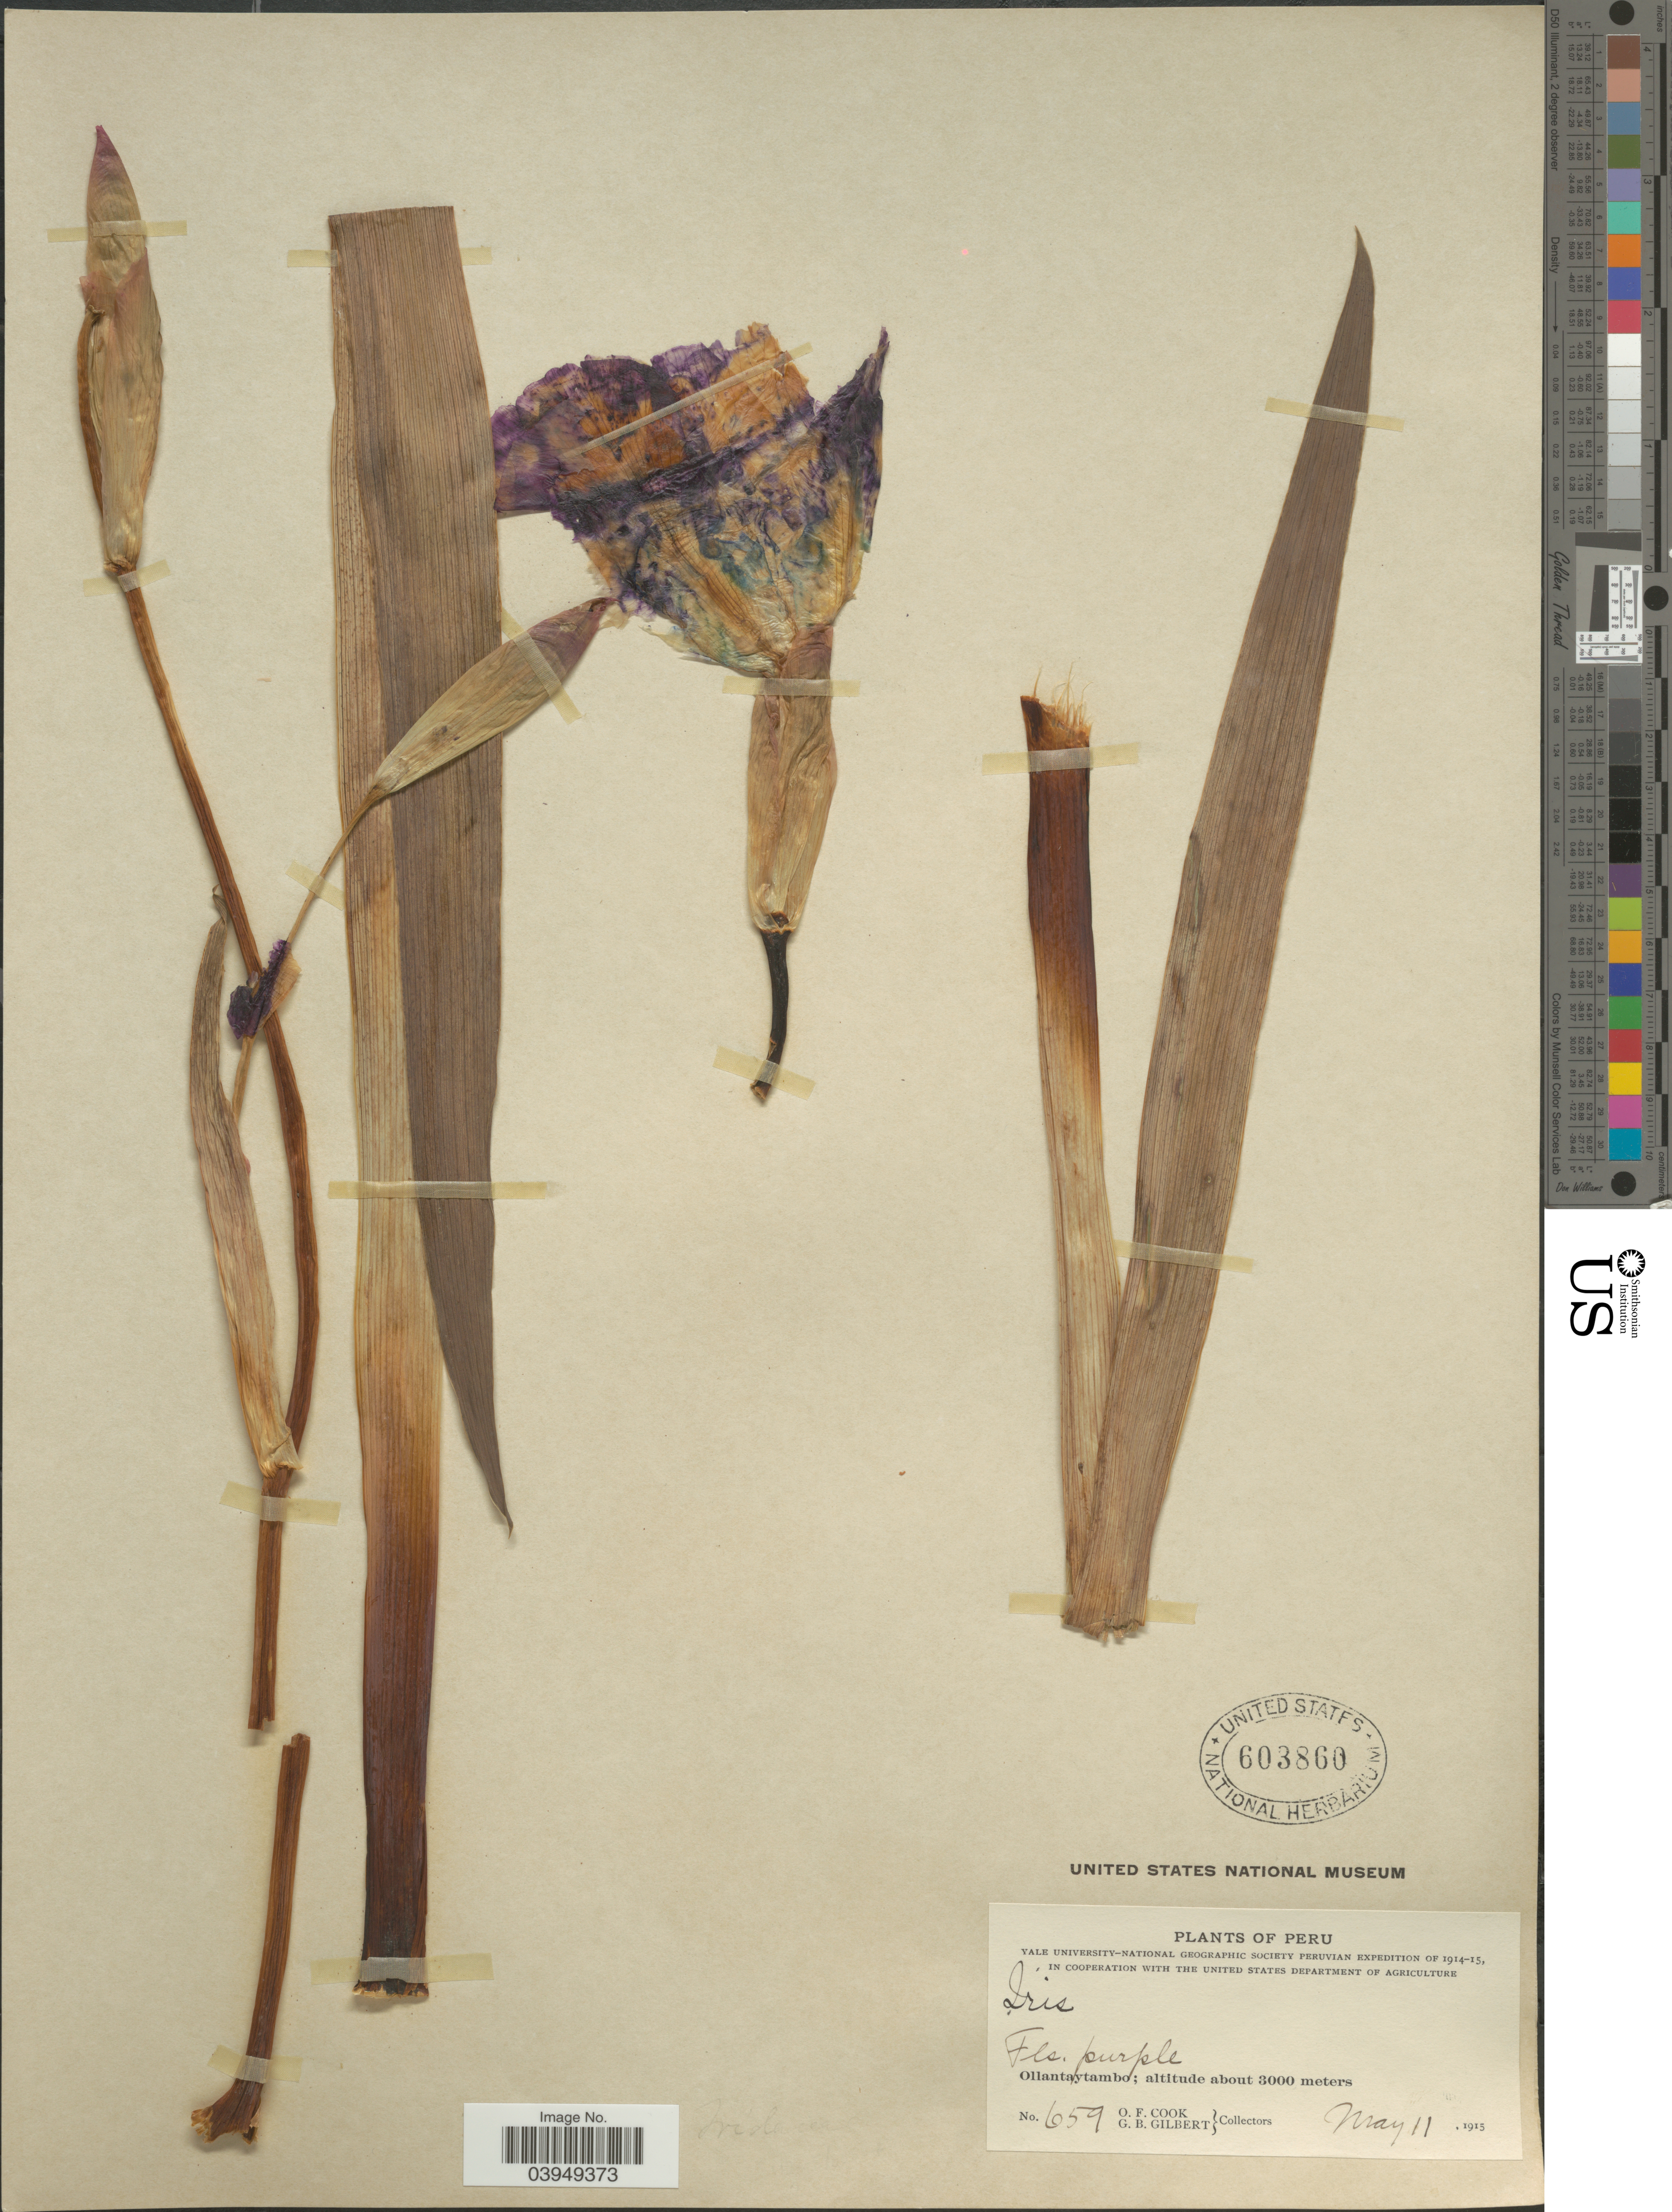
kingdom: Plantae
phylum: Tracheophyta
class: Liliopsida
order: Asparagales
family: Iridaceae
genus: Iris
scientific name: Iris sp.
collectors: O. F. Cook & G. B. Gilbert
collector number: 659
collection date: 1915-05-11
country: Peru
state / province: Cusco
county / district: Urubamba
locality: Ollantaytambo.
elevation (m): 3000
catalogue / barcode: US 603860